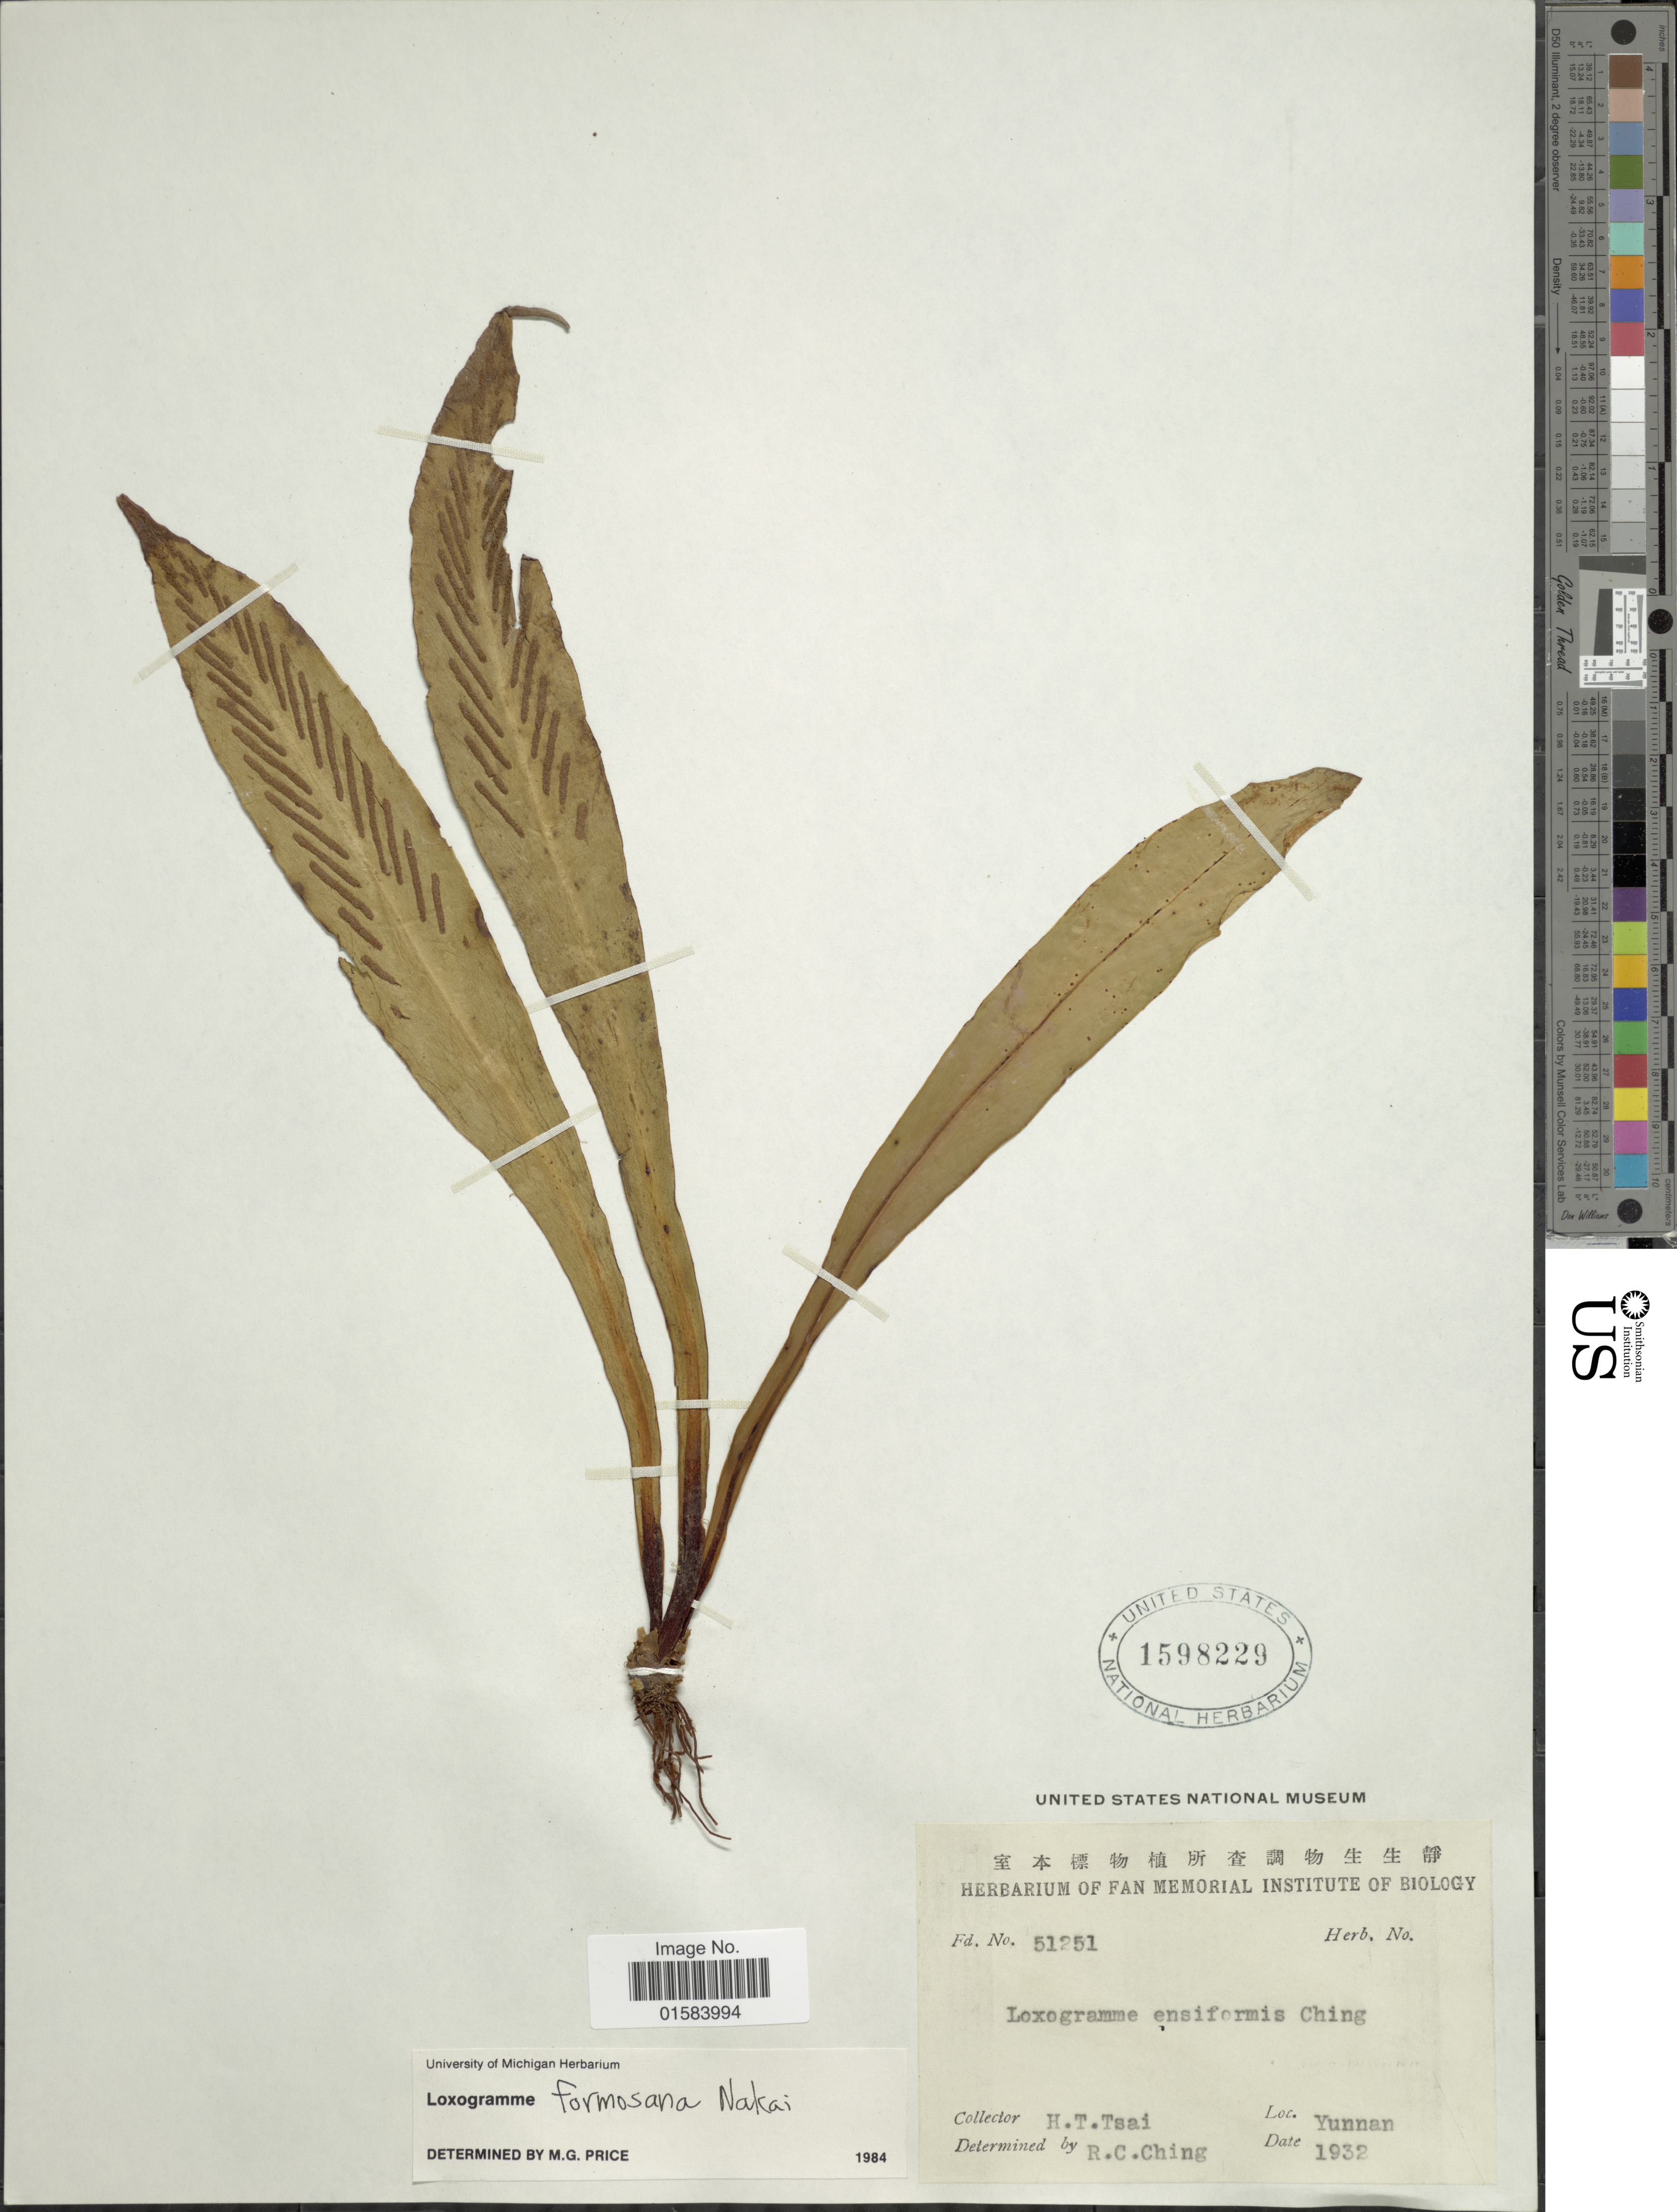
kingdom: Plantae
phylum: Tracheophyta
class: Polypodiopsida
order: Polypodiales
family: Polypodiaceae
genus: Loxogramme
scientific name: Loxogramme formosana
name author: Nakai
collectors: H. Tsai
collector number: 51251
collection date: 1932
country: China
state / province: Yunnan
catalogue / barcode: US 1598229